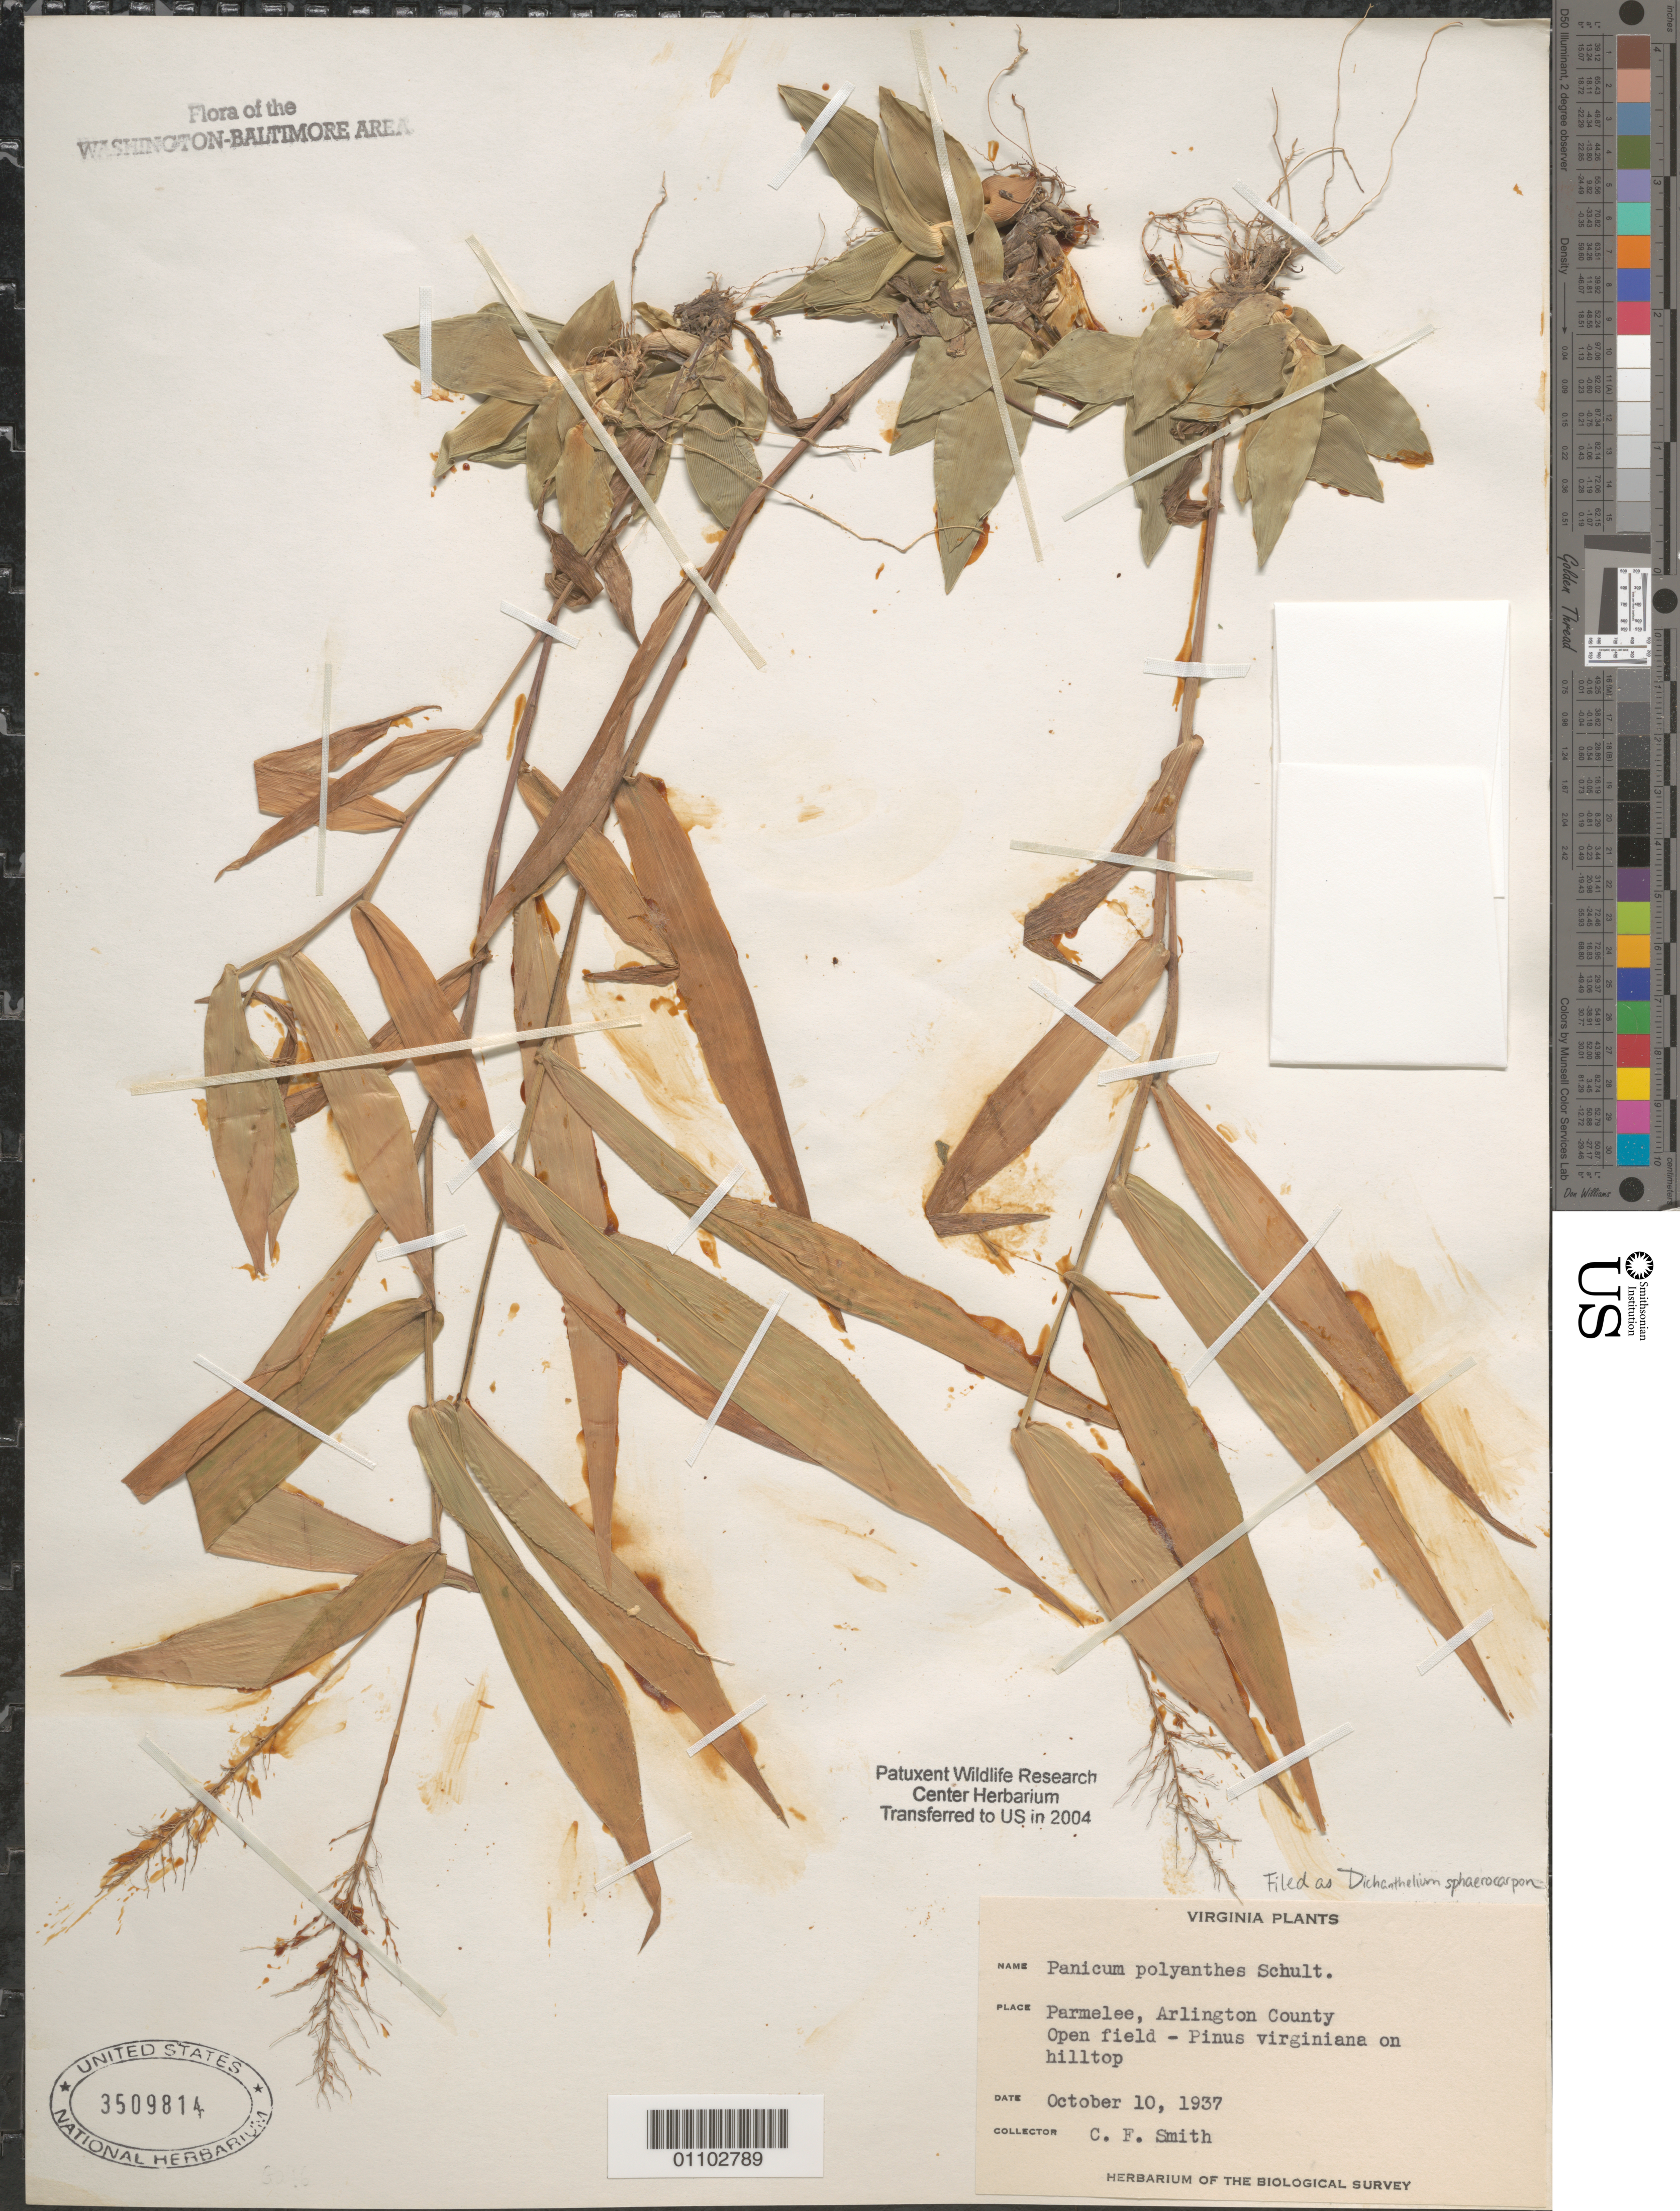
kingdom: Plantae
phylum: Tracheophyta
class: Liliopsida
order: Poales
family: Poaceae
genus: Dichanthelium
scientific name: Dichanthelium sphaerocarpon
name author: (Elliott) Gould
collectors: C. F. Smith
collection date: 1937-10-10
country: United States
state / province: Virginia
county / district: Arlington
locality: Parmelee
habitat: Open field, Pinus virginiana on hilltop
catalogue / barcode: US 3509814